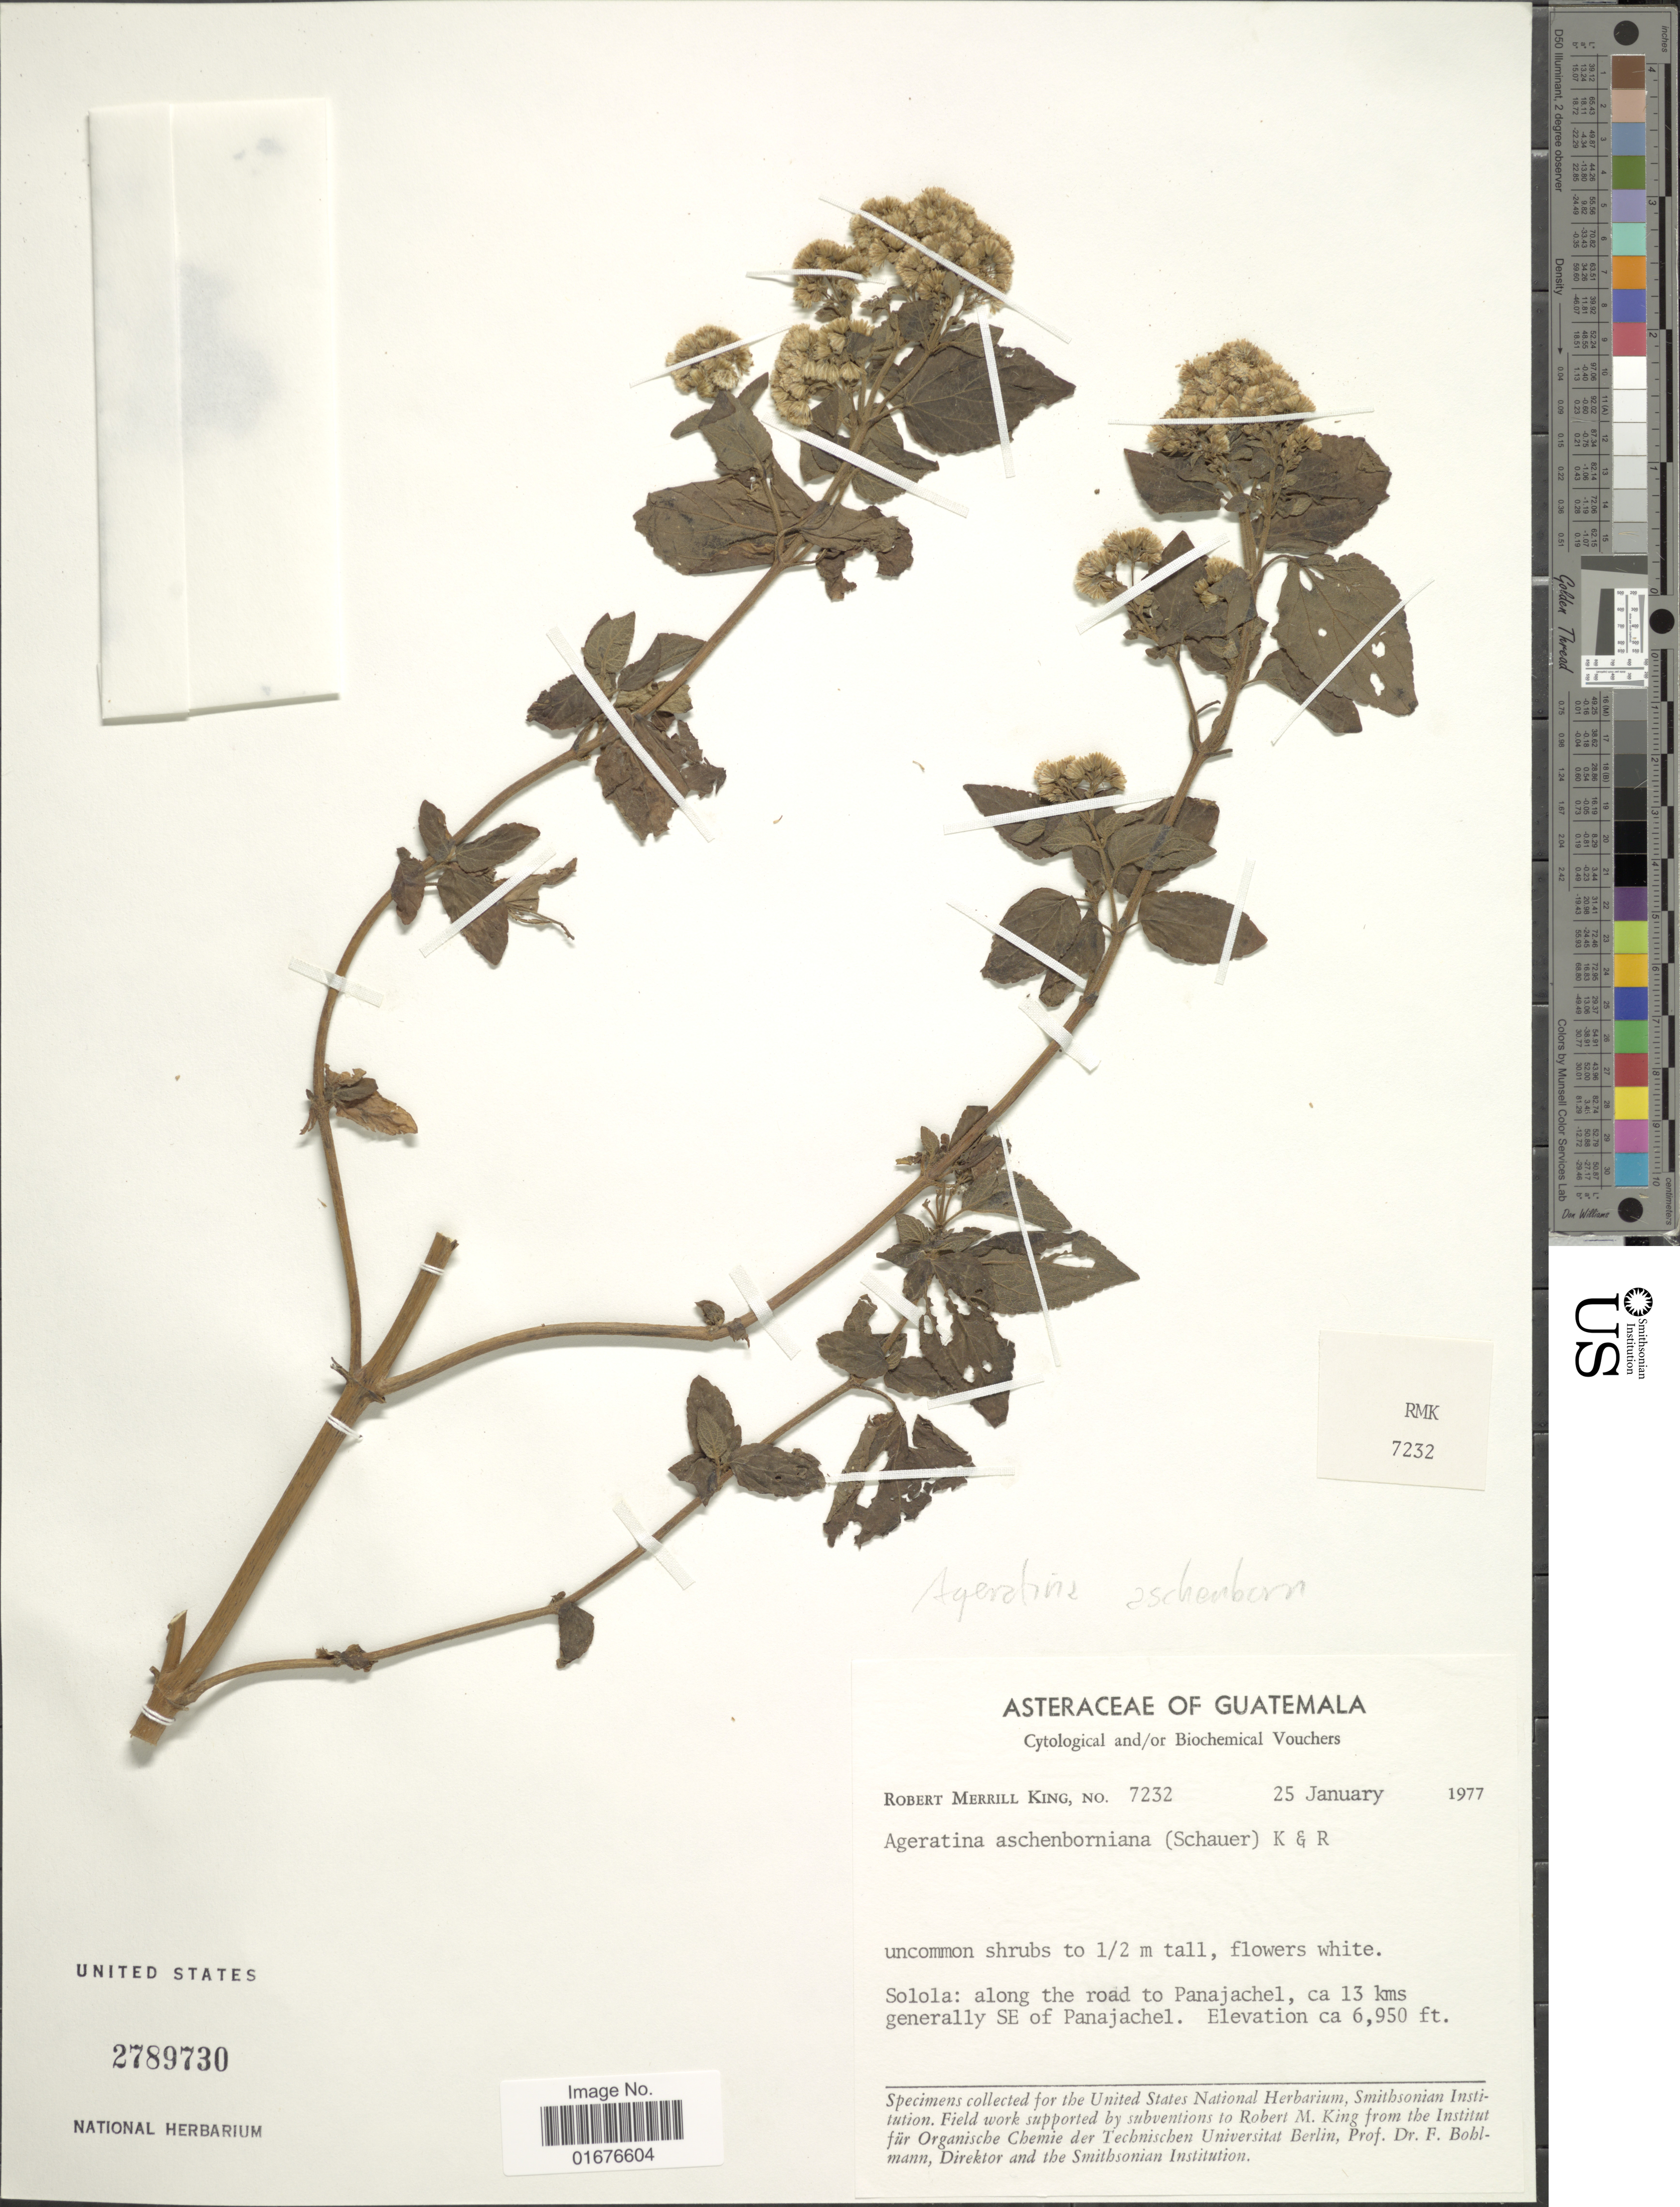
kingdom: Plantae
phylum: Tracheophyta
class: Magnoliopsida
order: Asterales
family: Asteraceae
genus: Ageratina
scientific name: Ageratina pichinchensis var. bustamenta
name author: (DC.) R.M. King & H. Rob.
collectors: R. M. King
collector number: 7232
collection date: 1977-01-25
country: Guatemala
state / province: Sololá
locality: Along the road to Panajachel, ca 13 kms generally SE of Panajachel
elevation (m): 2118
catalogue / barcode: US 2789730